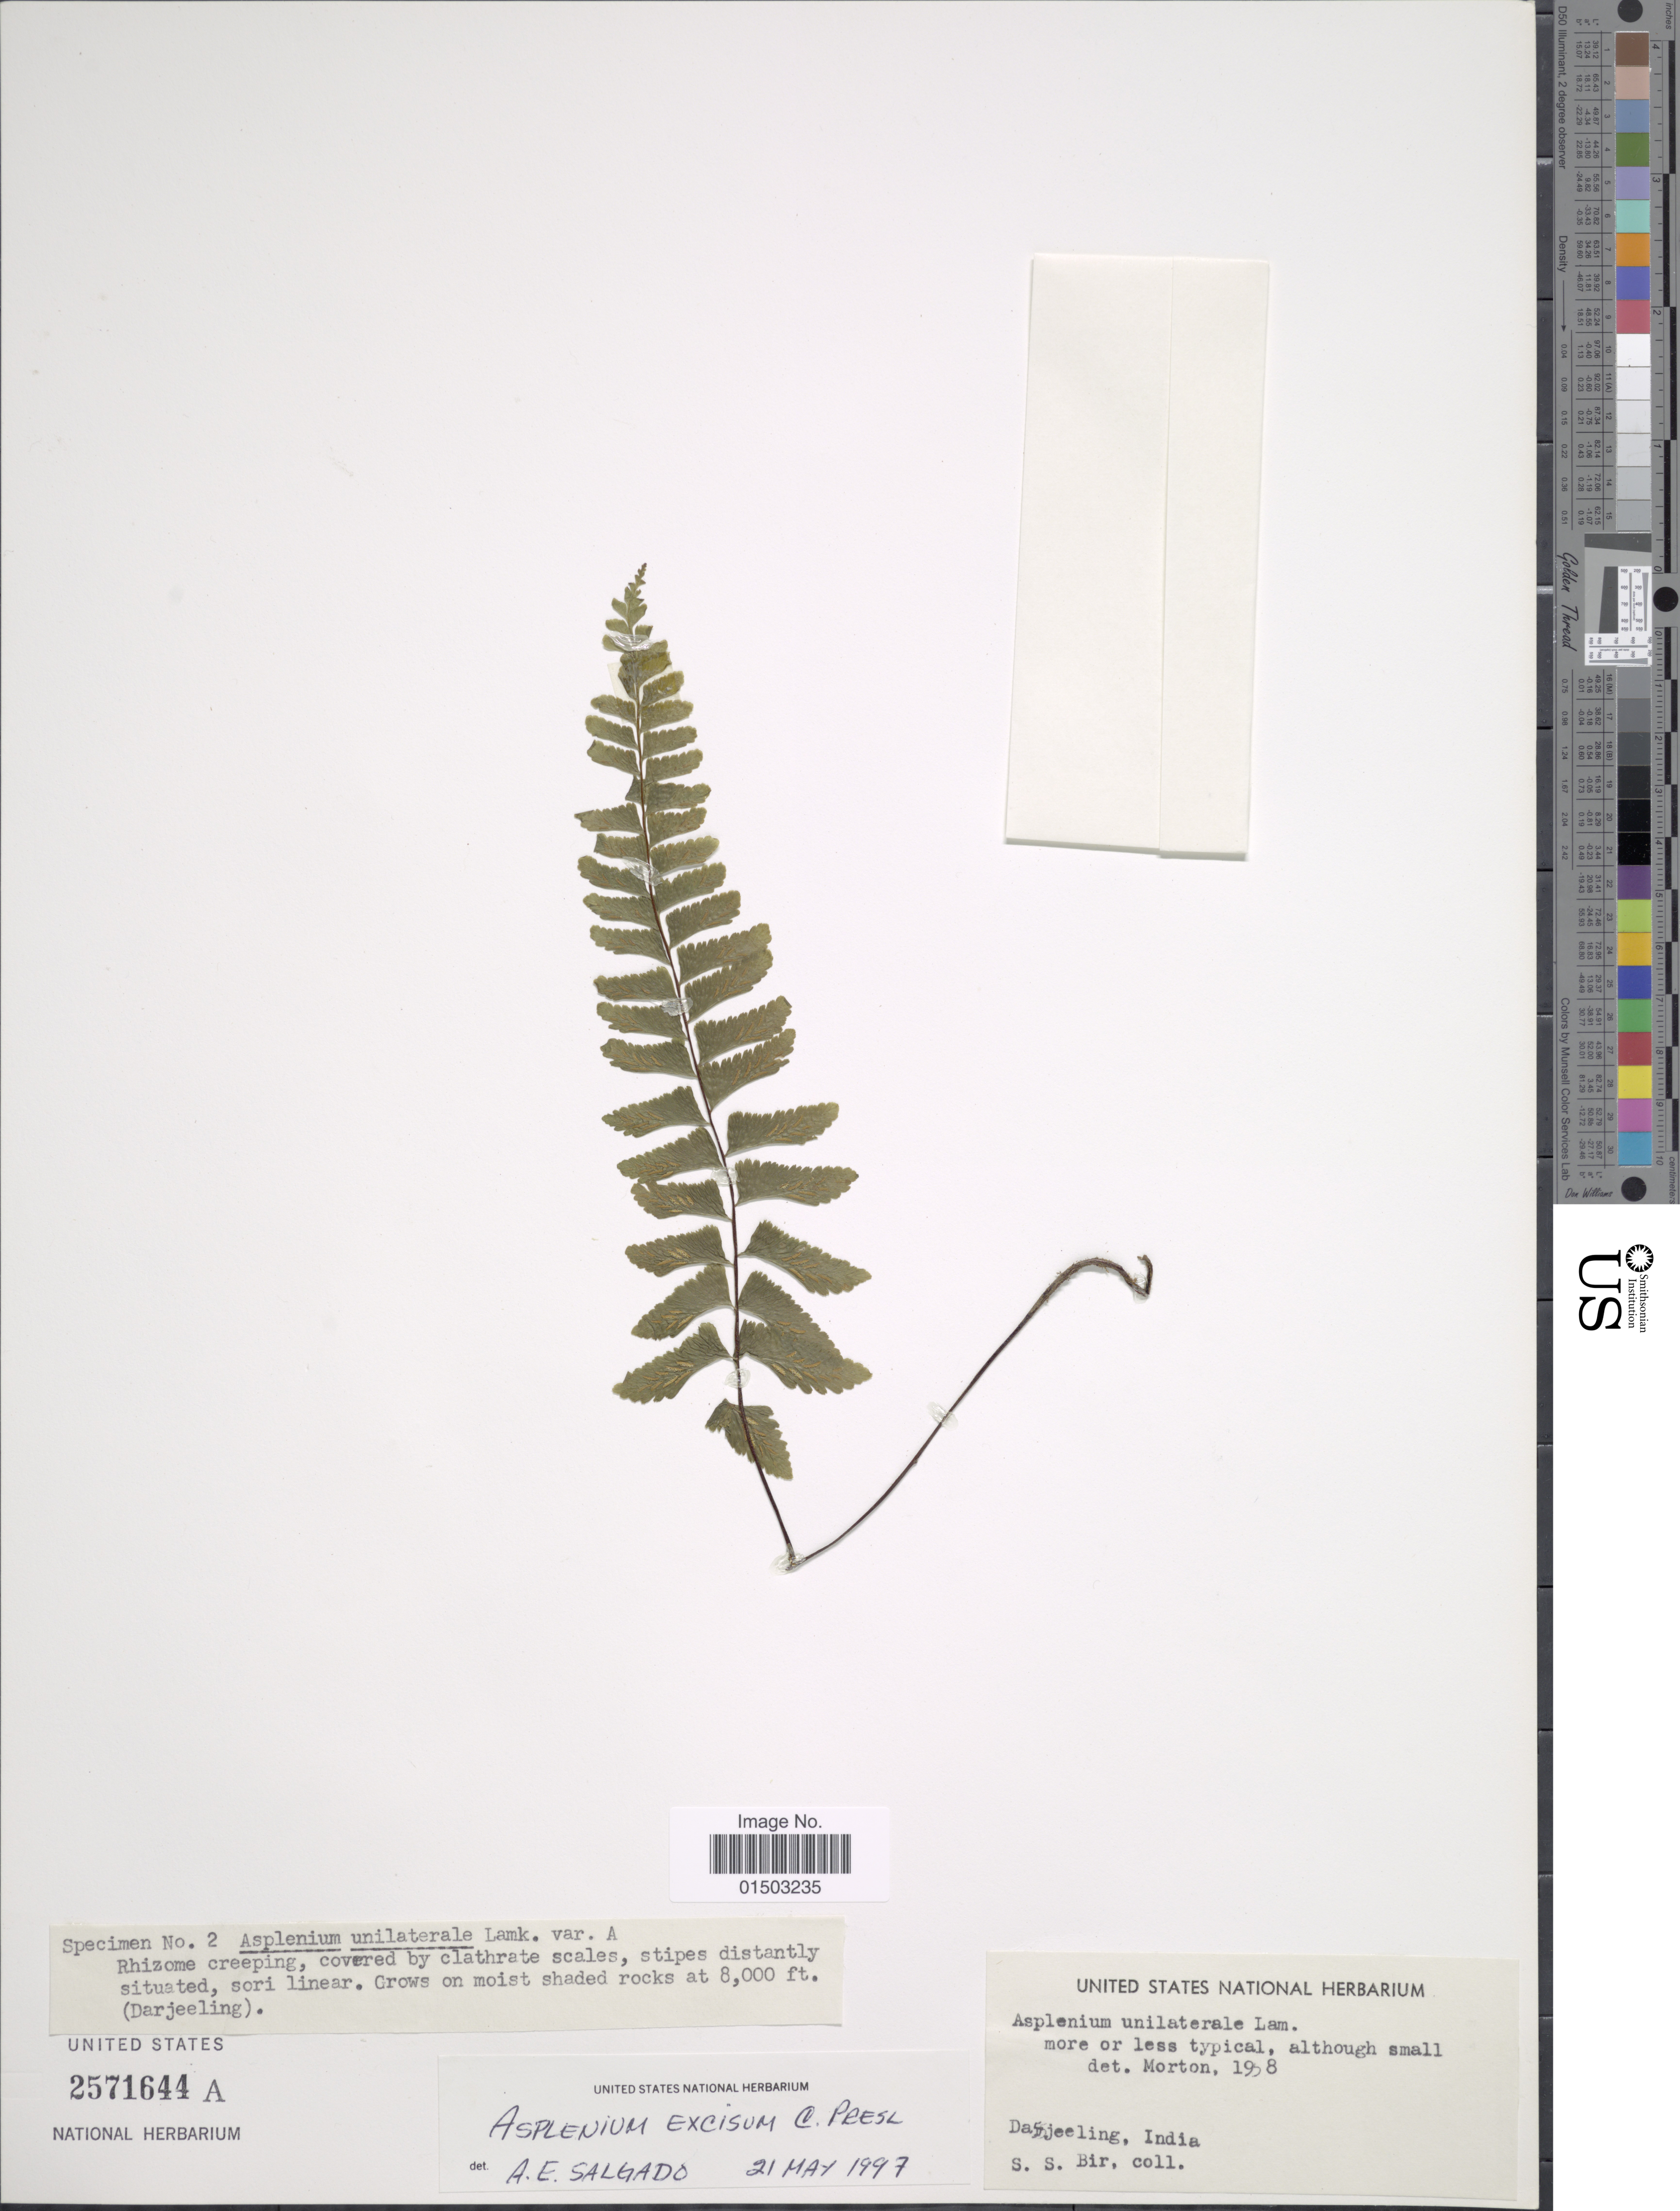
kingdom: Plantae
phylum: Tracheophyta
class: Polypodiopsida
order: Polypodiales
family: Aspleniaceae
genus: Hymenasplenium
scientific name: Hymenasplenium unilaterale var. majus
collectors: S. S. Bir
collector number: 2*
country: India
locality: Darjeeling, India.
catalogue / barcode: US 2571644A